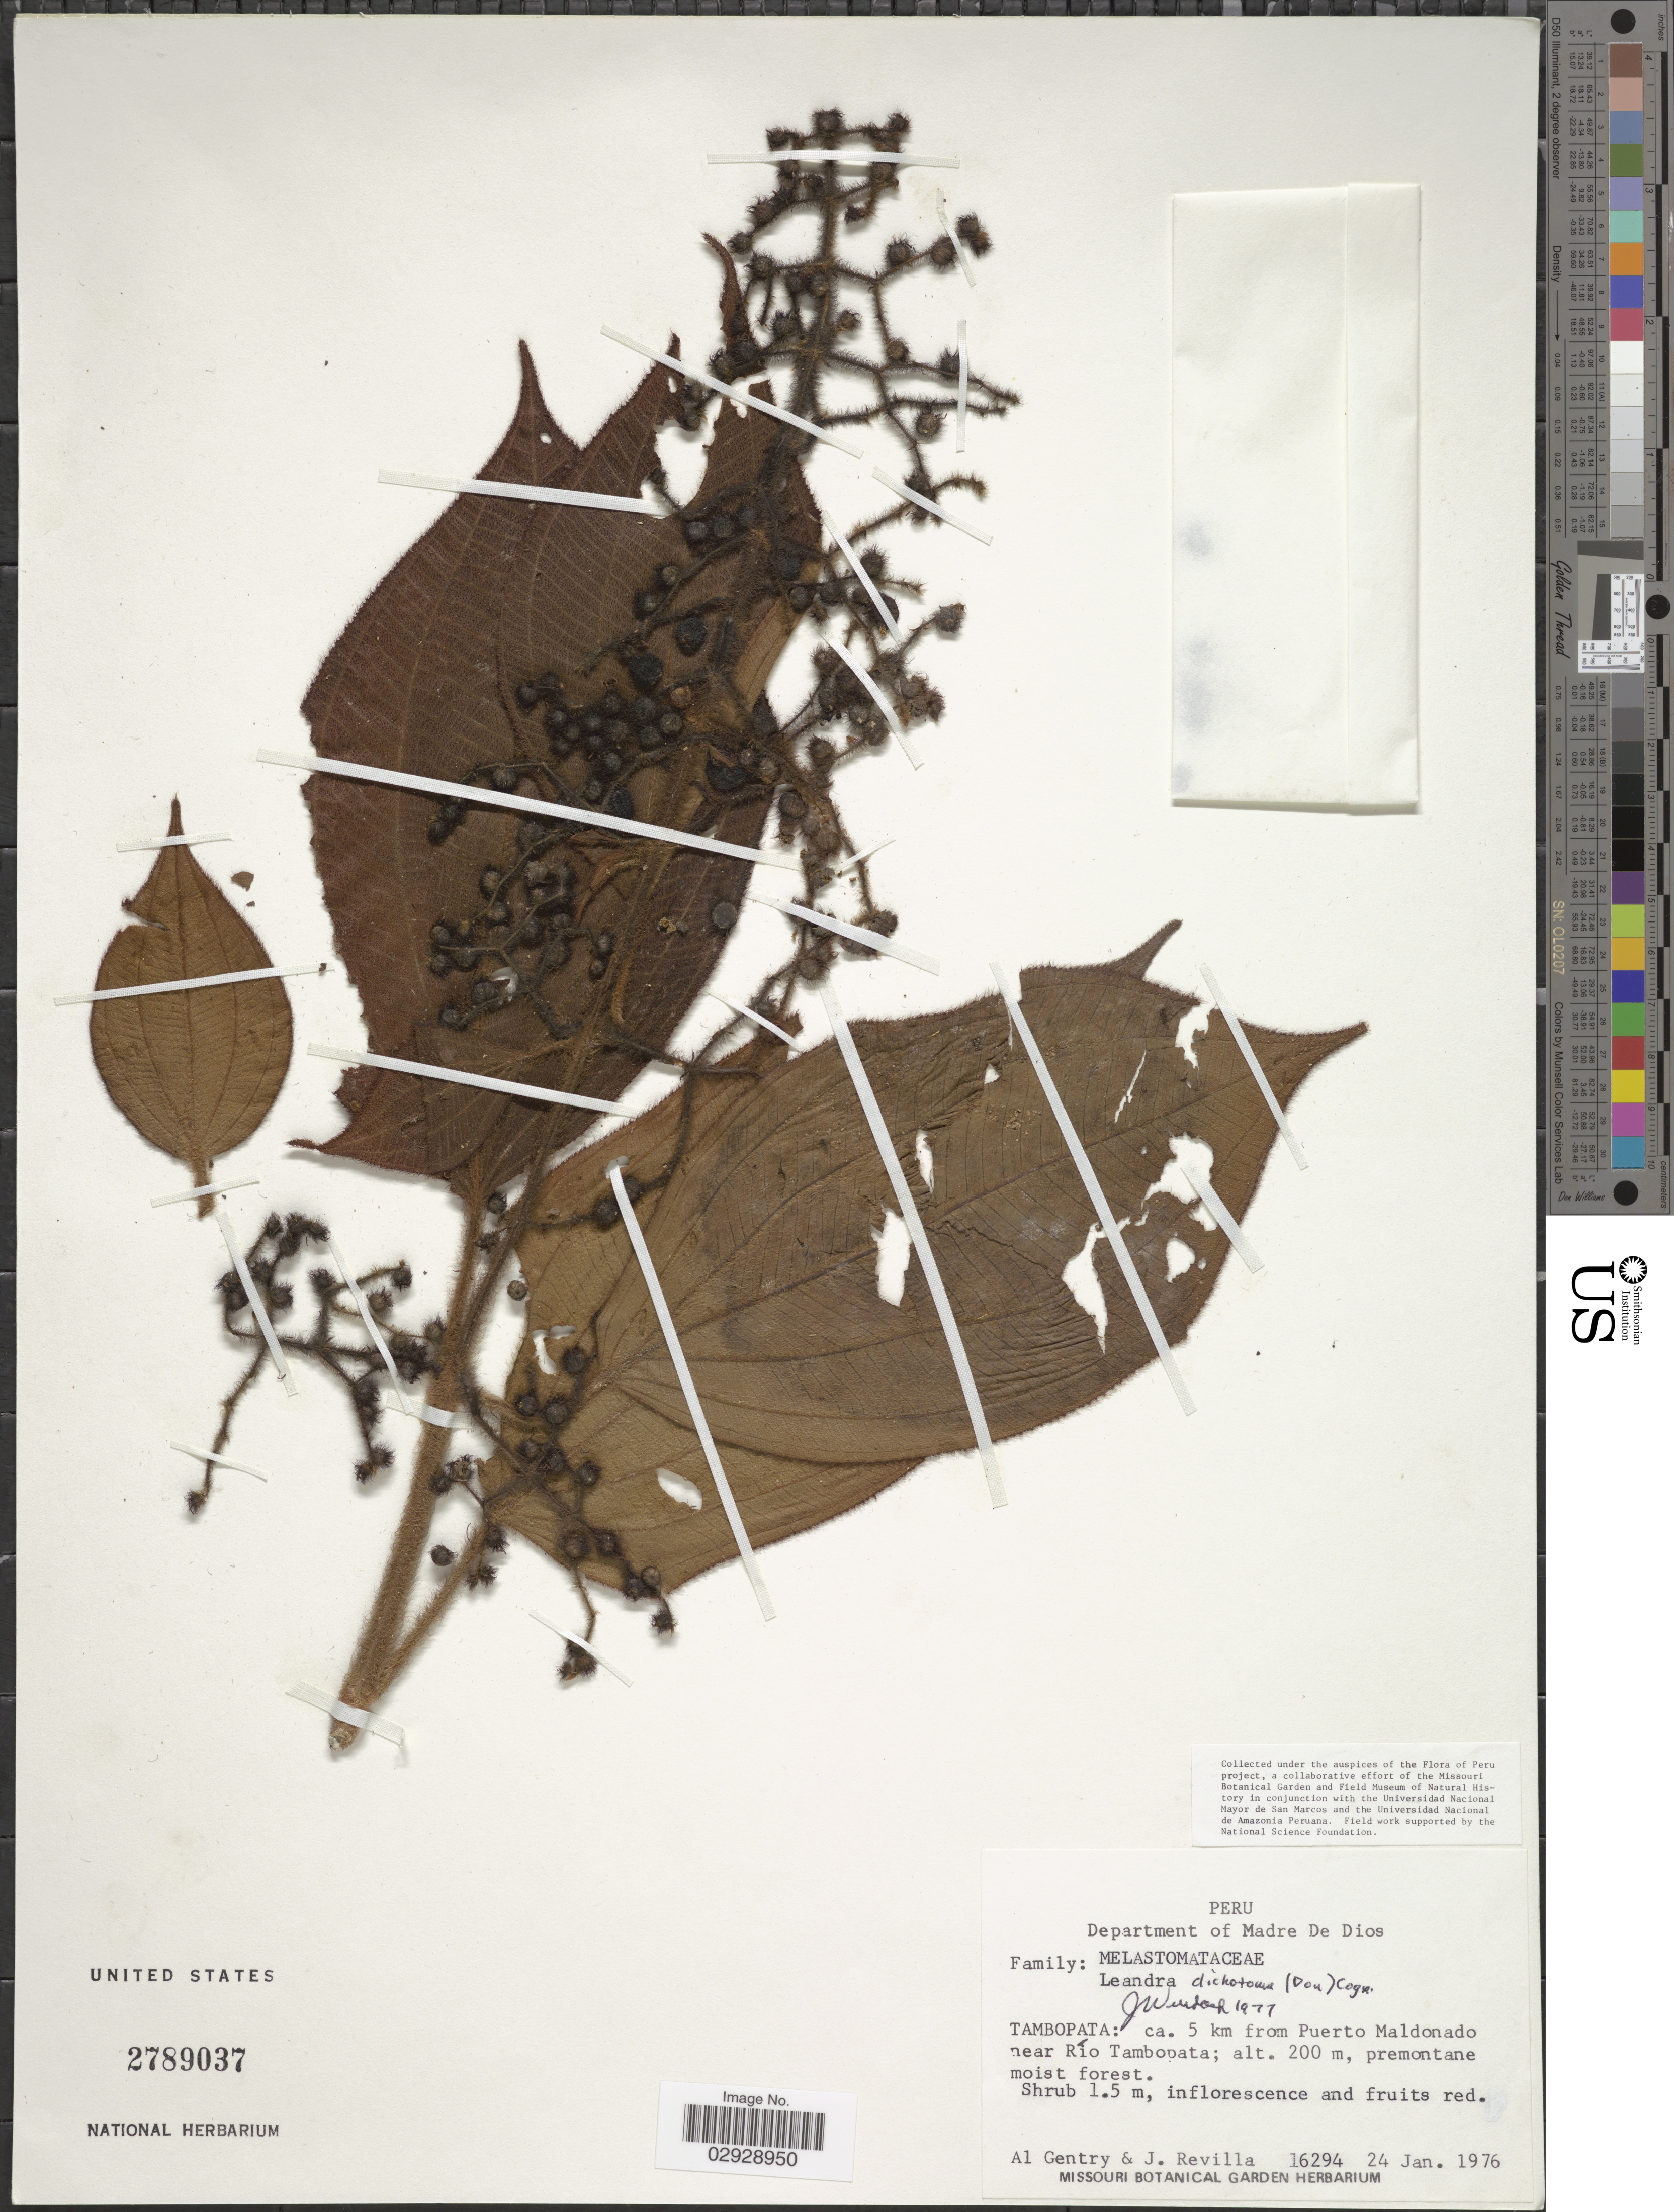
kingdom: Plantae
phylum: Tracheophyta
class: Magnoliopsida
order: Myrtales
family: Melastomataceae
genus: Leandra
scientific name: Leandra dichotoma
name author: (D. Don) Cogn.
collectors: A. H. Gentry & J. Revilla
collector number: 16294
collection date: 1976-06-24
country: Peru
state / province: Madre de Dios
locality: Department of Madre de Dios. Tambopata: ca. 5 km from Puerto Maldonado near Río Tambopata.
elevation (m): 200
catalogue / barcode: US 2789037